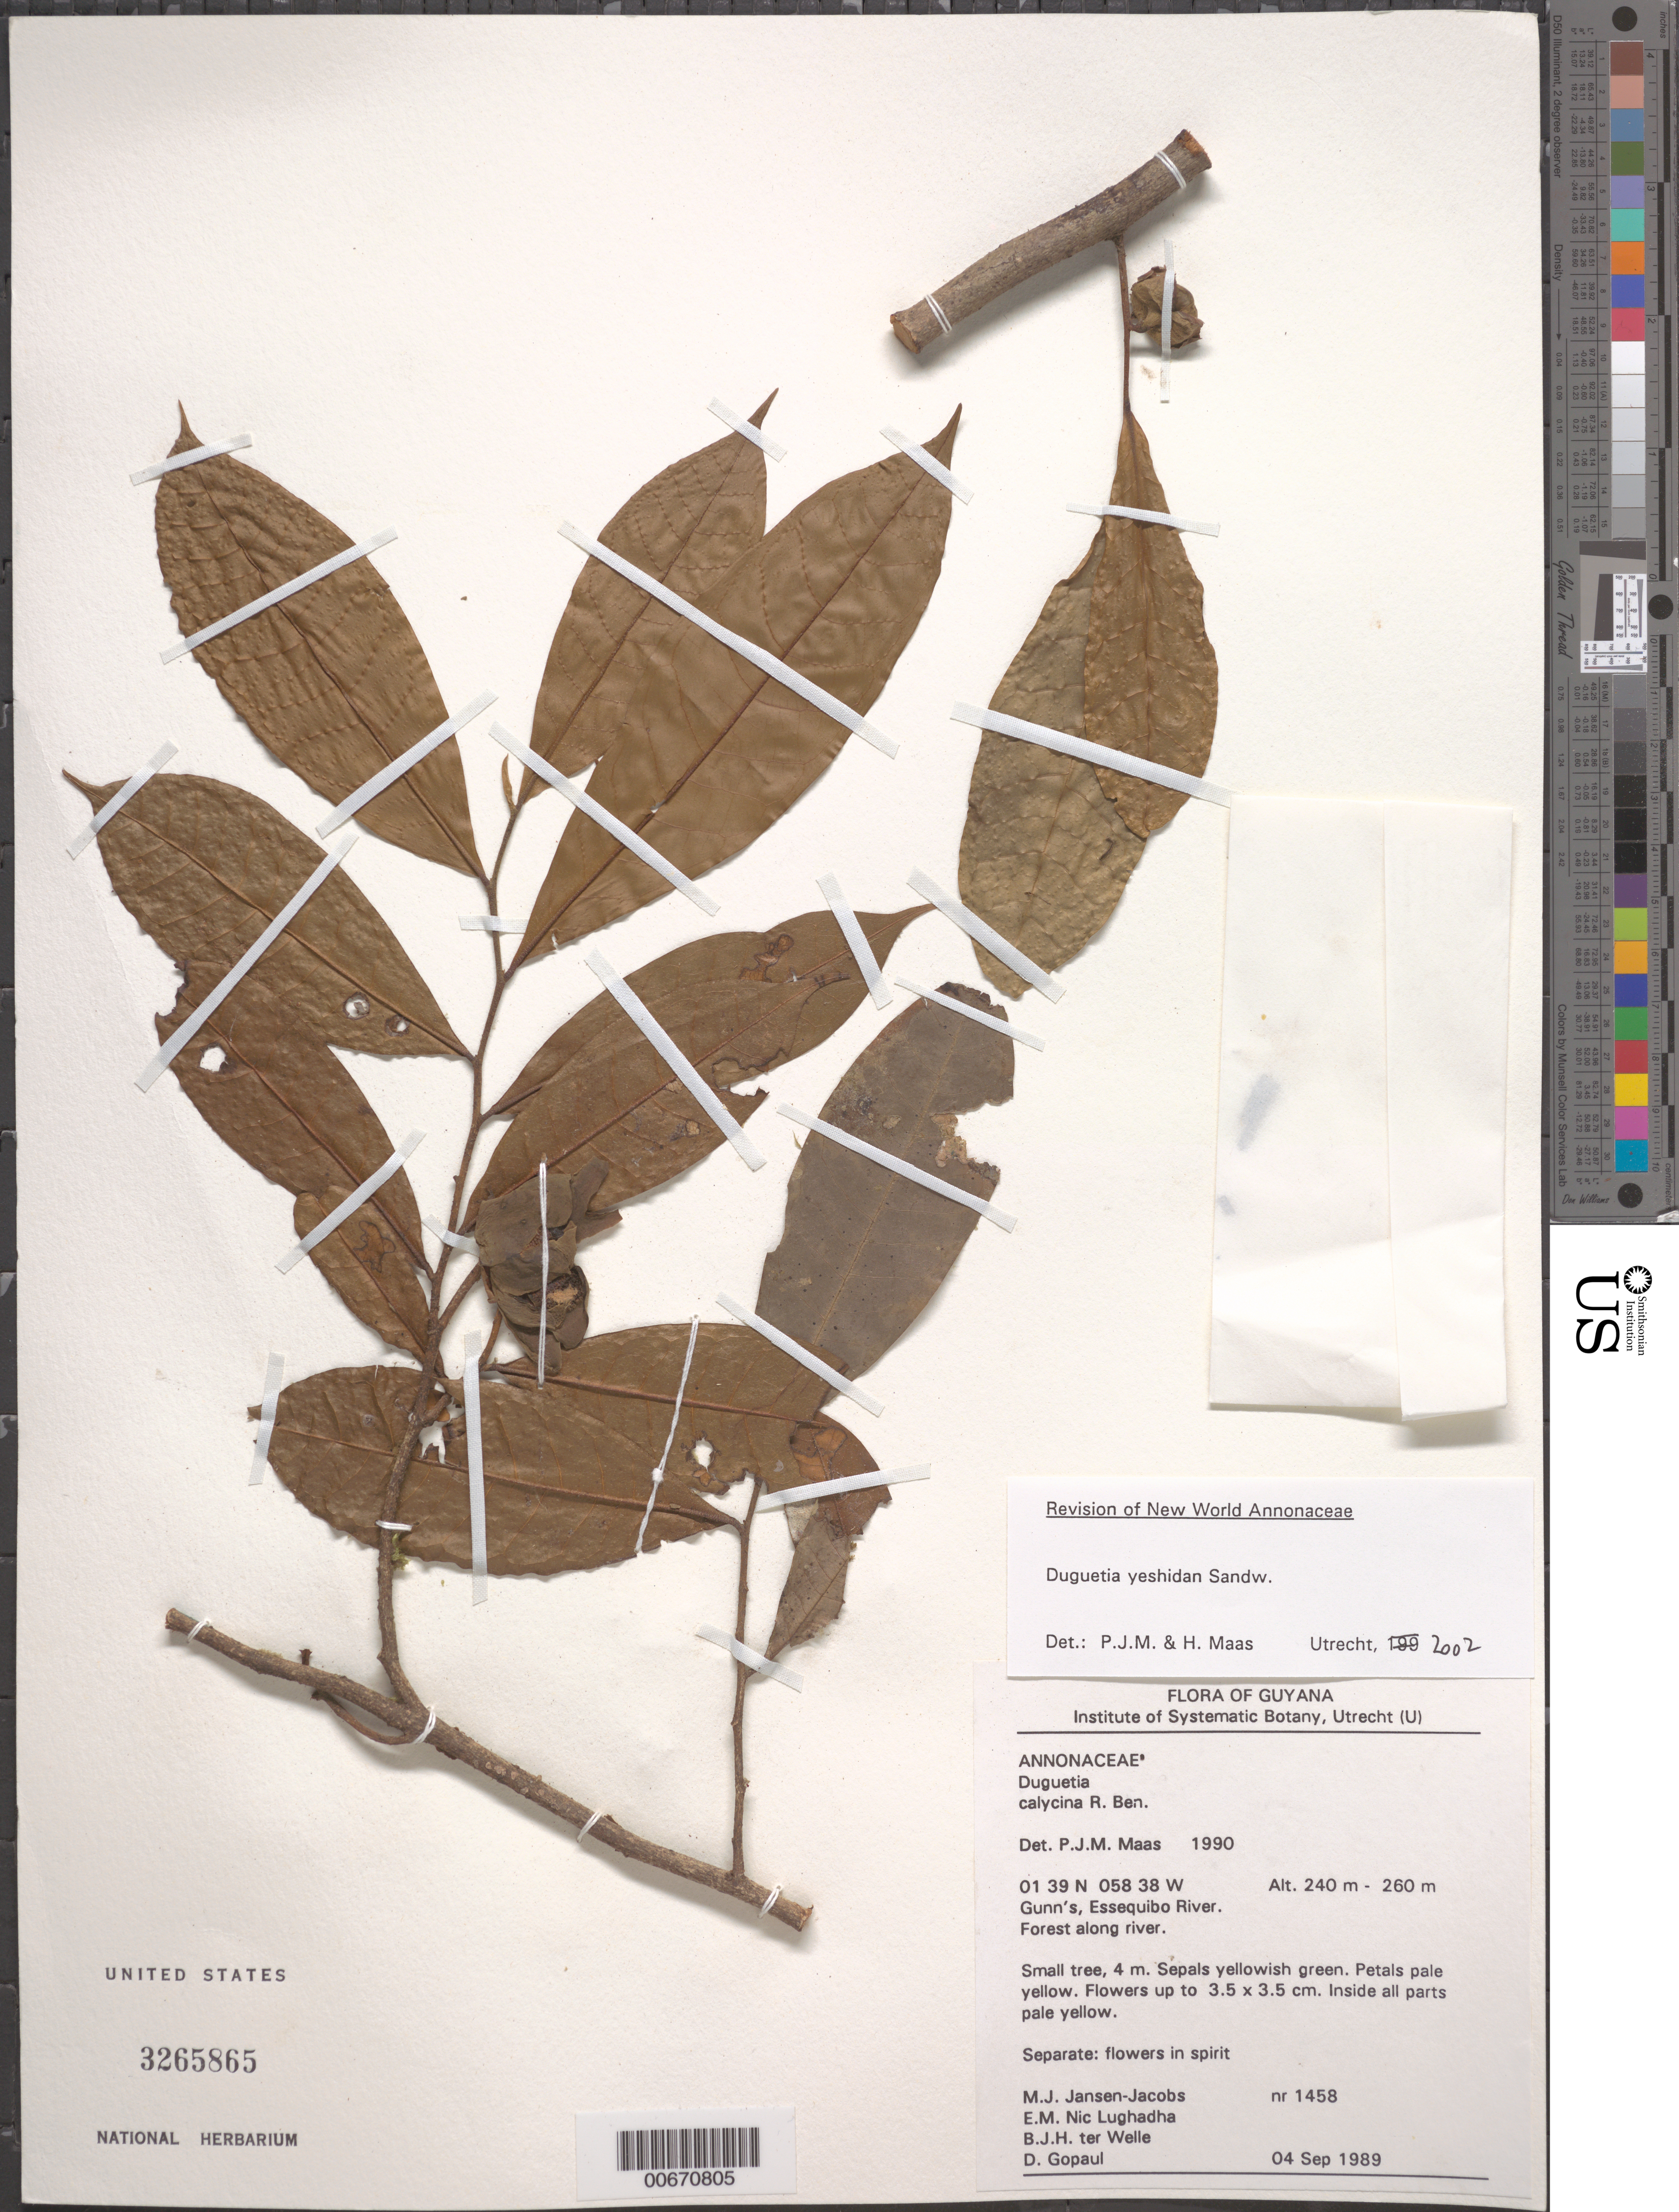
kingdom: Plantae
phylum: Tracheophyta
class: Magnoliopsida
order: Magnoliales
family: Annonaceae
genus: Duguetia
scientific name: Duguetia yeshidan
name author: Sandwith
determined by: Maas, Paul J.; Maas, H.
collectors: M. J. Jansen-Jacobs, E. Nic Lughadha, B. Welle & D. Gopaul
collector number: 1458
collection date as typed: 4-Sep-89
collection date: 1989-09-04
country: Guyana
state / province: U. Takutu-U. Essequibo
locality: Gunn's, Essequibo River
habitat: Forest along river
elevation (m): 240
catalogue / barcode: US 3265865